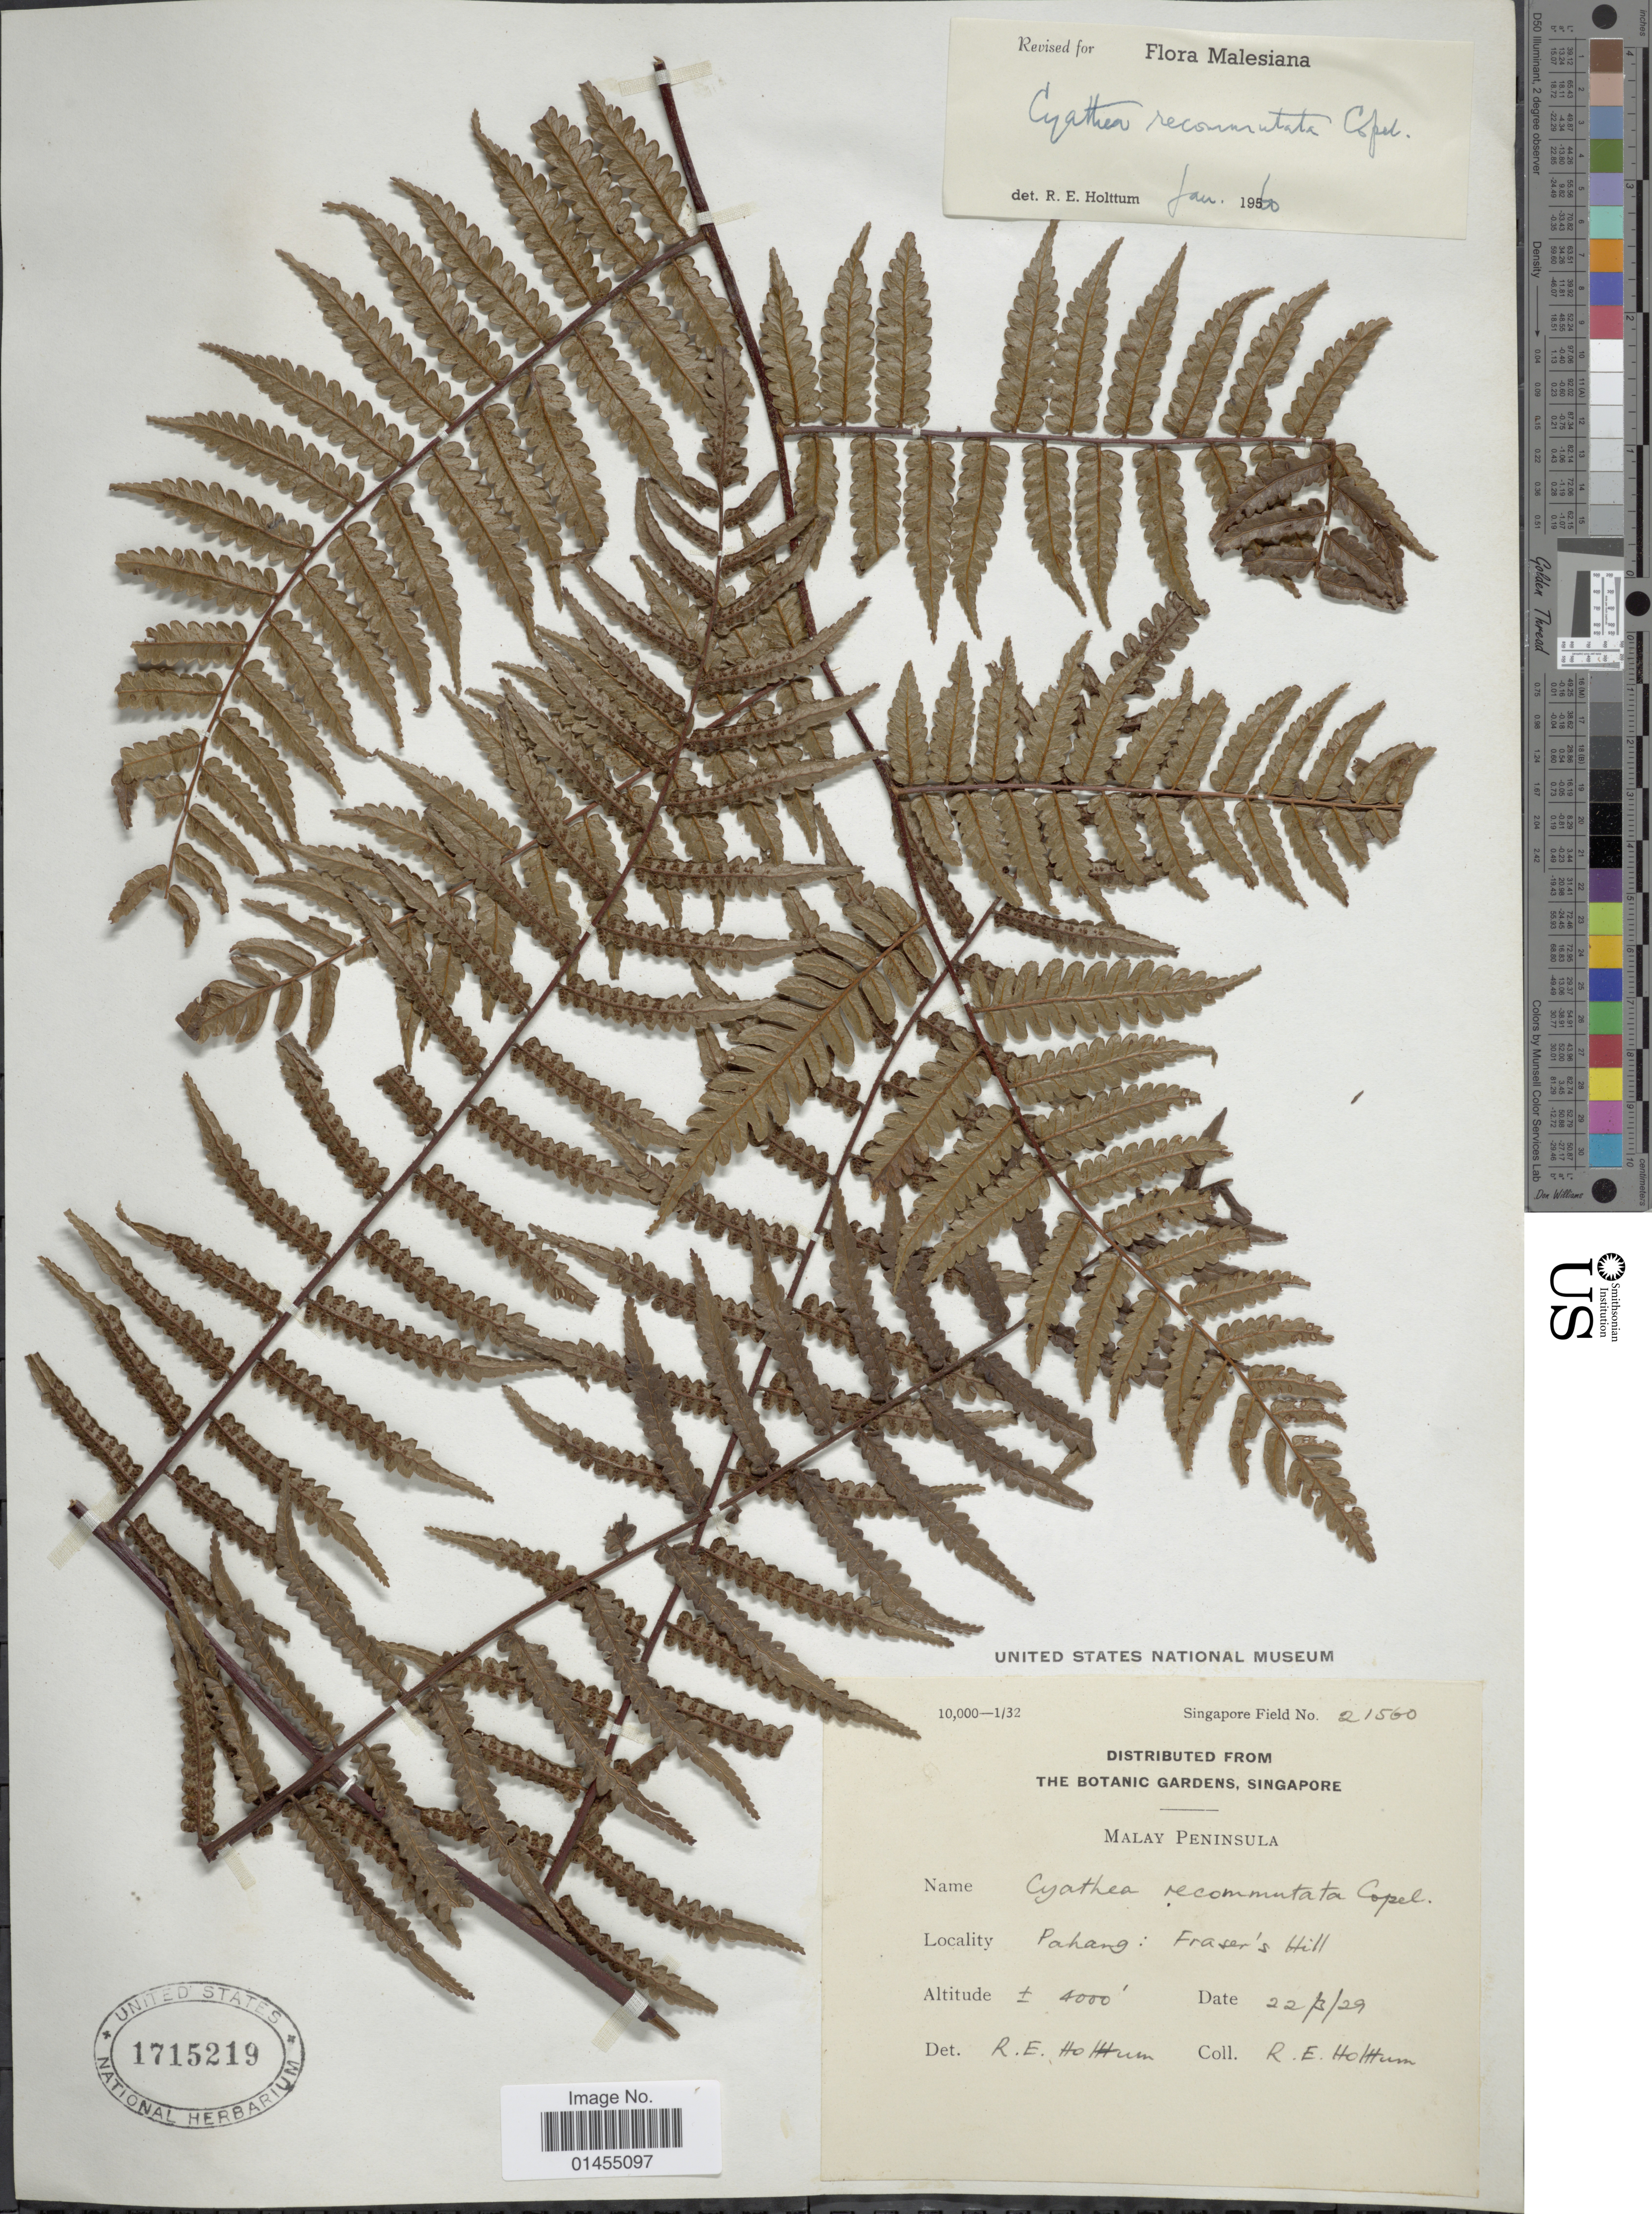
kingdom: Plantae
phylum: Tracheophyta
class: Polypodiopsida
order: Cyatheales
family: Cyatheaceae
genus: Alsophila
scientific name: Alsophila commutata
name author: Mett.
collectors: R. E. Holttum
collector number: Singapore Field 21560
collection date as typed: Transcribed d/m/y: 22/3/29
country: Malaysia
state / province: Pahang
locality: Malay Peninsula, Fraser's Hill.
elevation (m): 1219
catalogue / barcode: US 1715219